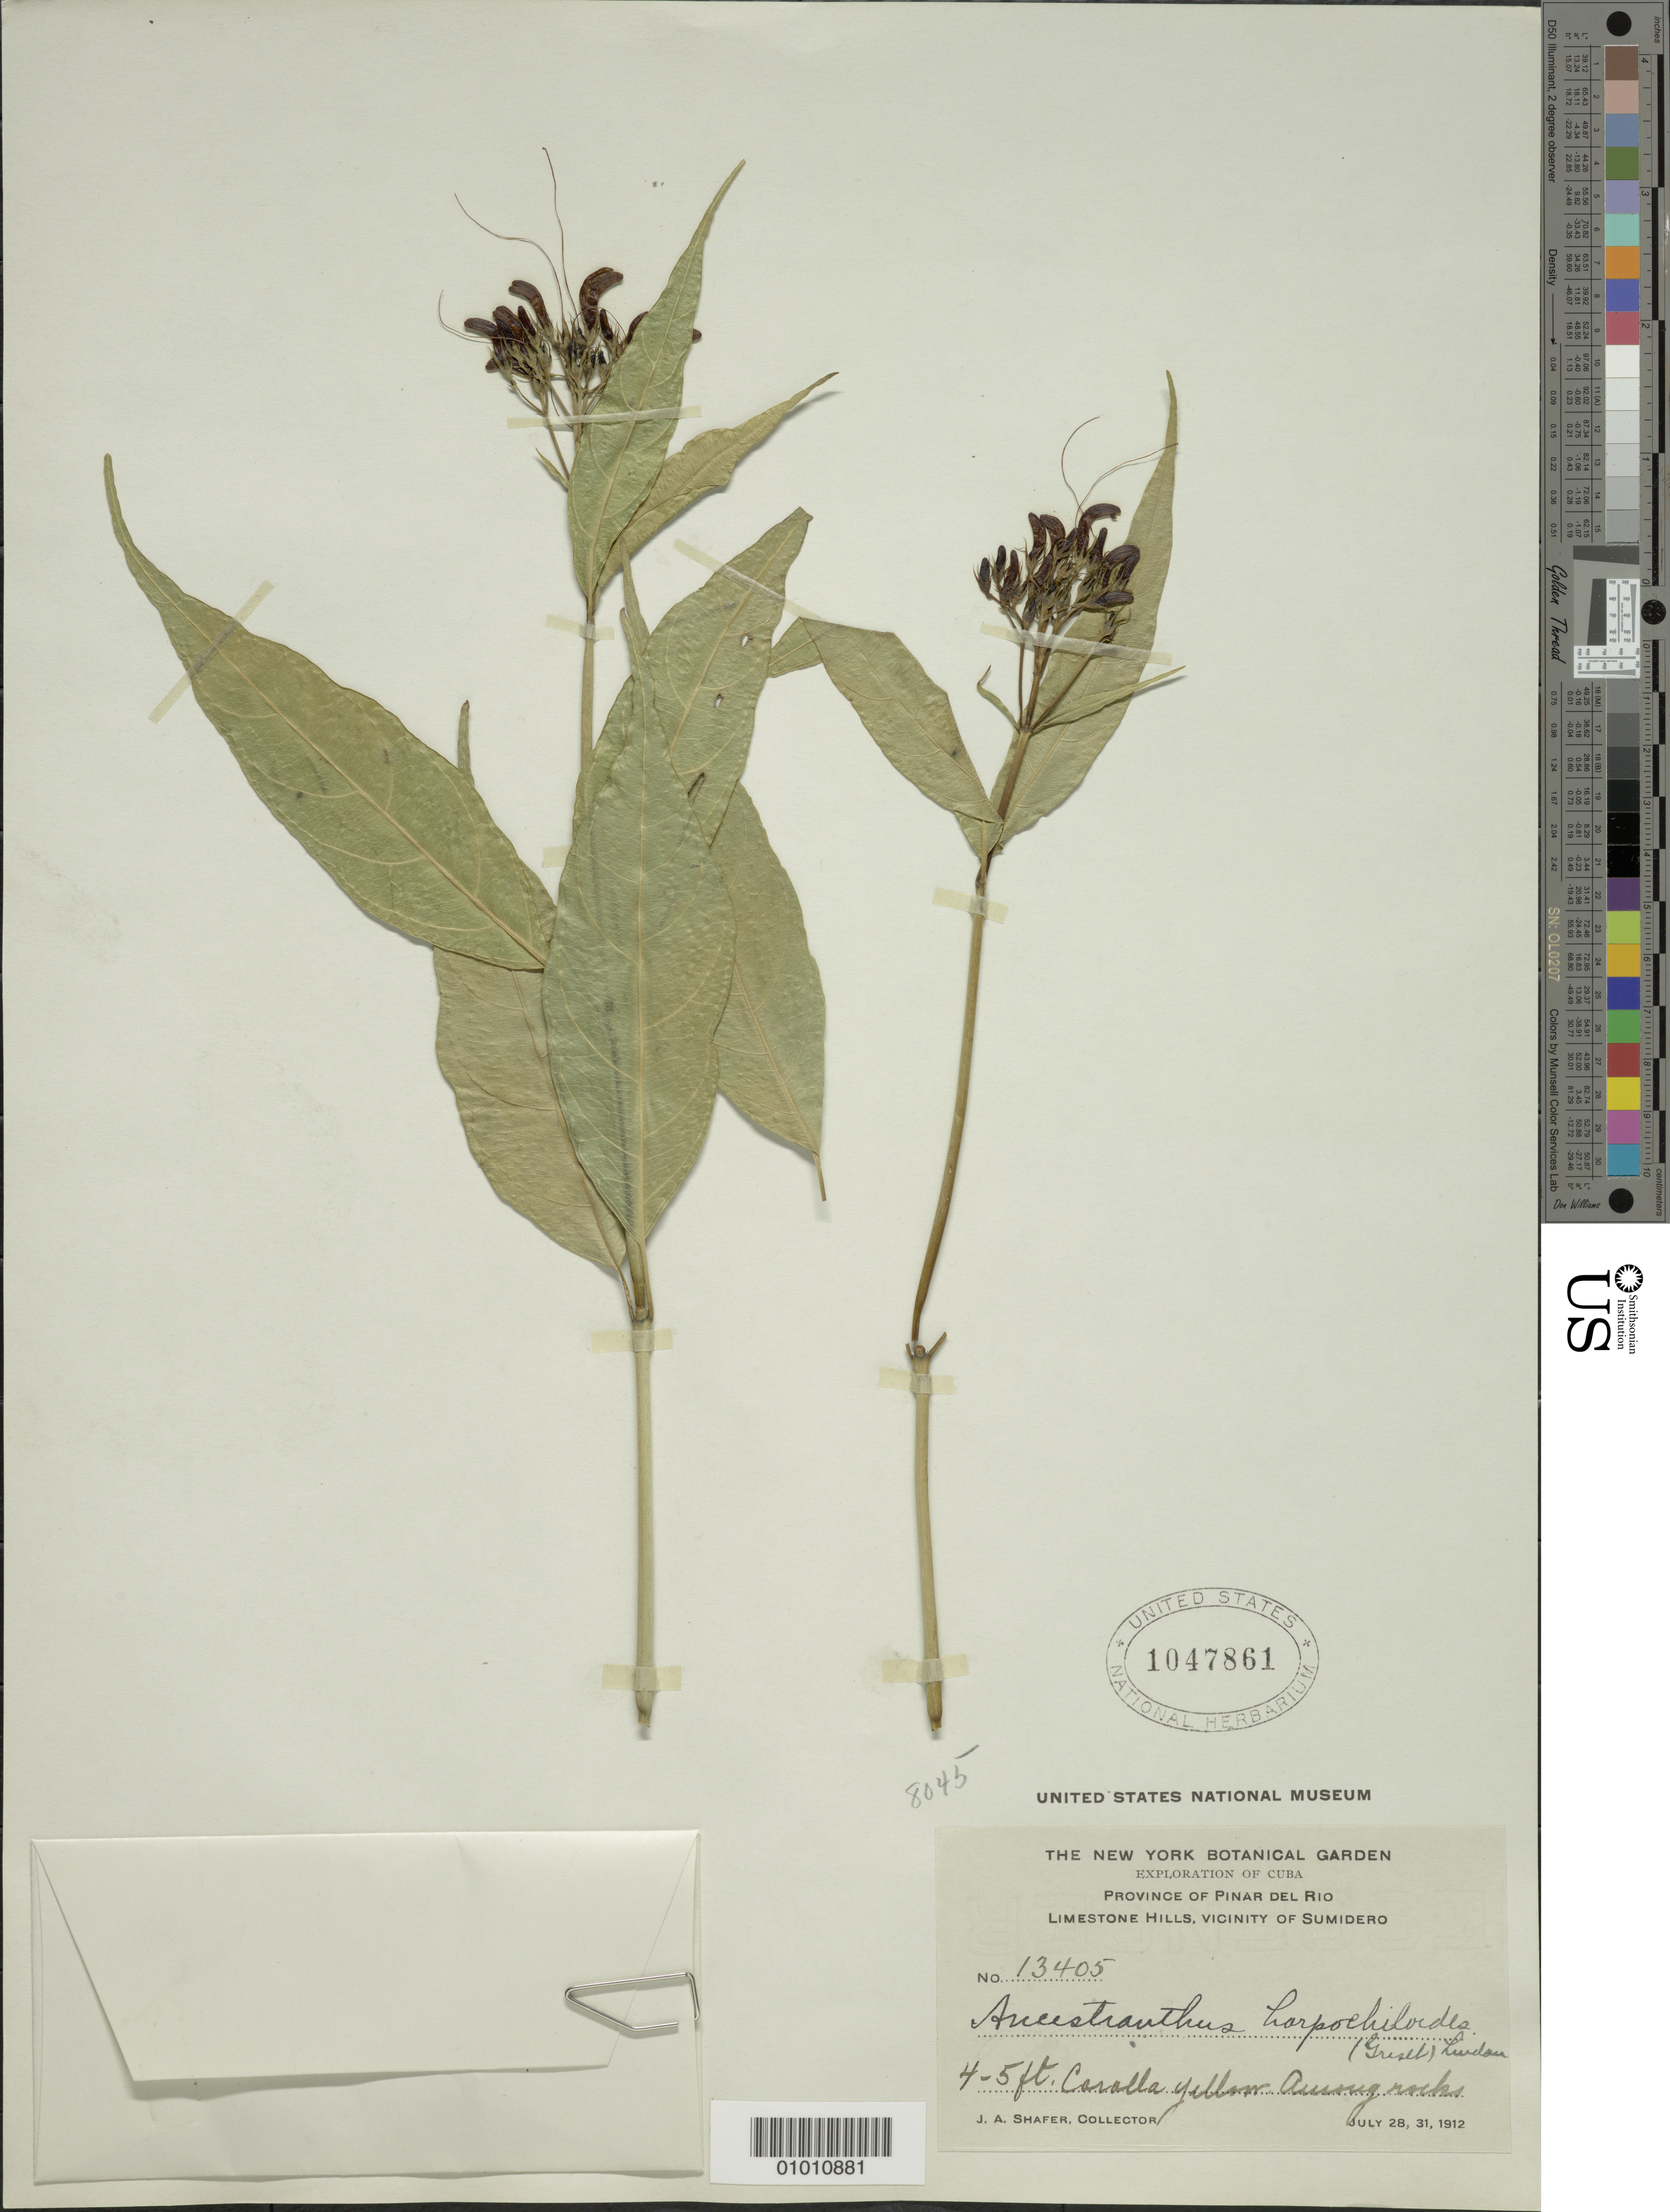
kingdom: Plantae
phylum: Tracheophyta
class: Magnoliopsida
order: Lamiales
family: Acanthaceae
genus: Ancistranthus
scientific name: Ancistranthus harpochiloides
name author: (Griseb.) Lindau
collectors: J. A. Shafer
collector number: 13405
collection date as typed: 28 Jul 1912 and 31 Jul 1912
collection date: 1912-07-28,1912-07-31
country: Cuba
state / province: Pinar del Rio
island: Cuba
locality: Vicinity of Sumidero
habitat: Limestone hills, among rocks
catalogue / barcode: US 1047861